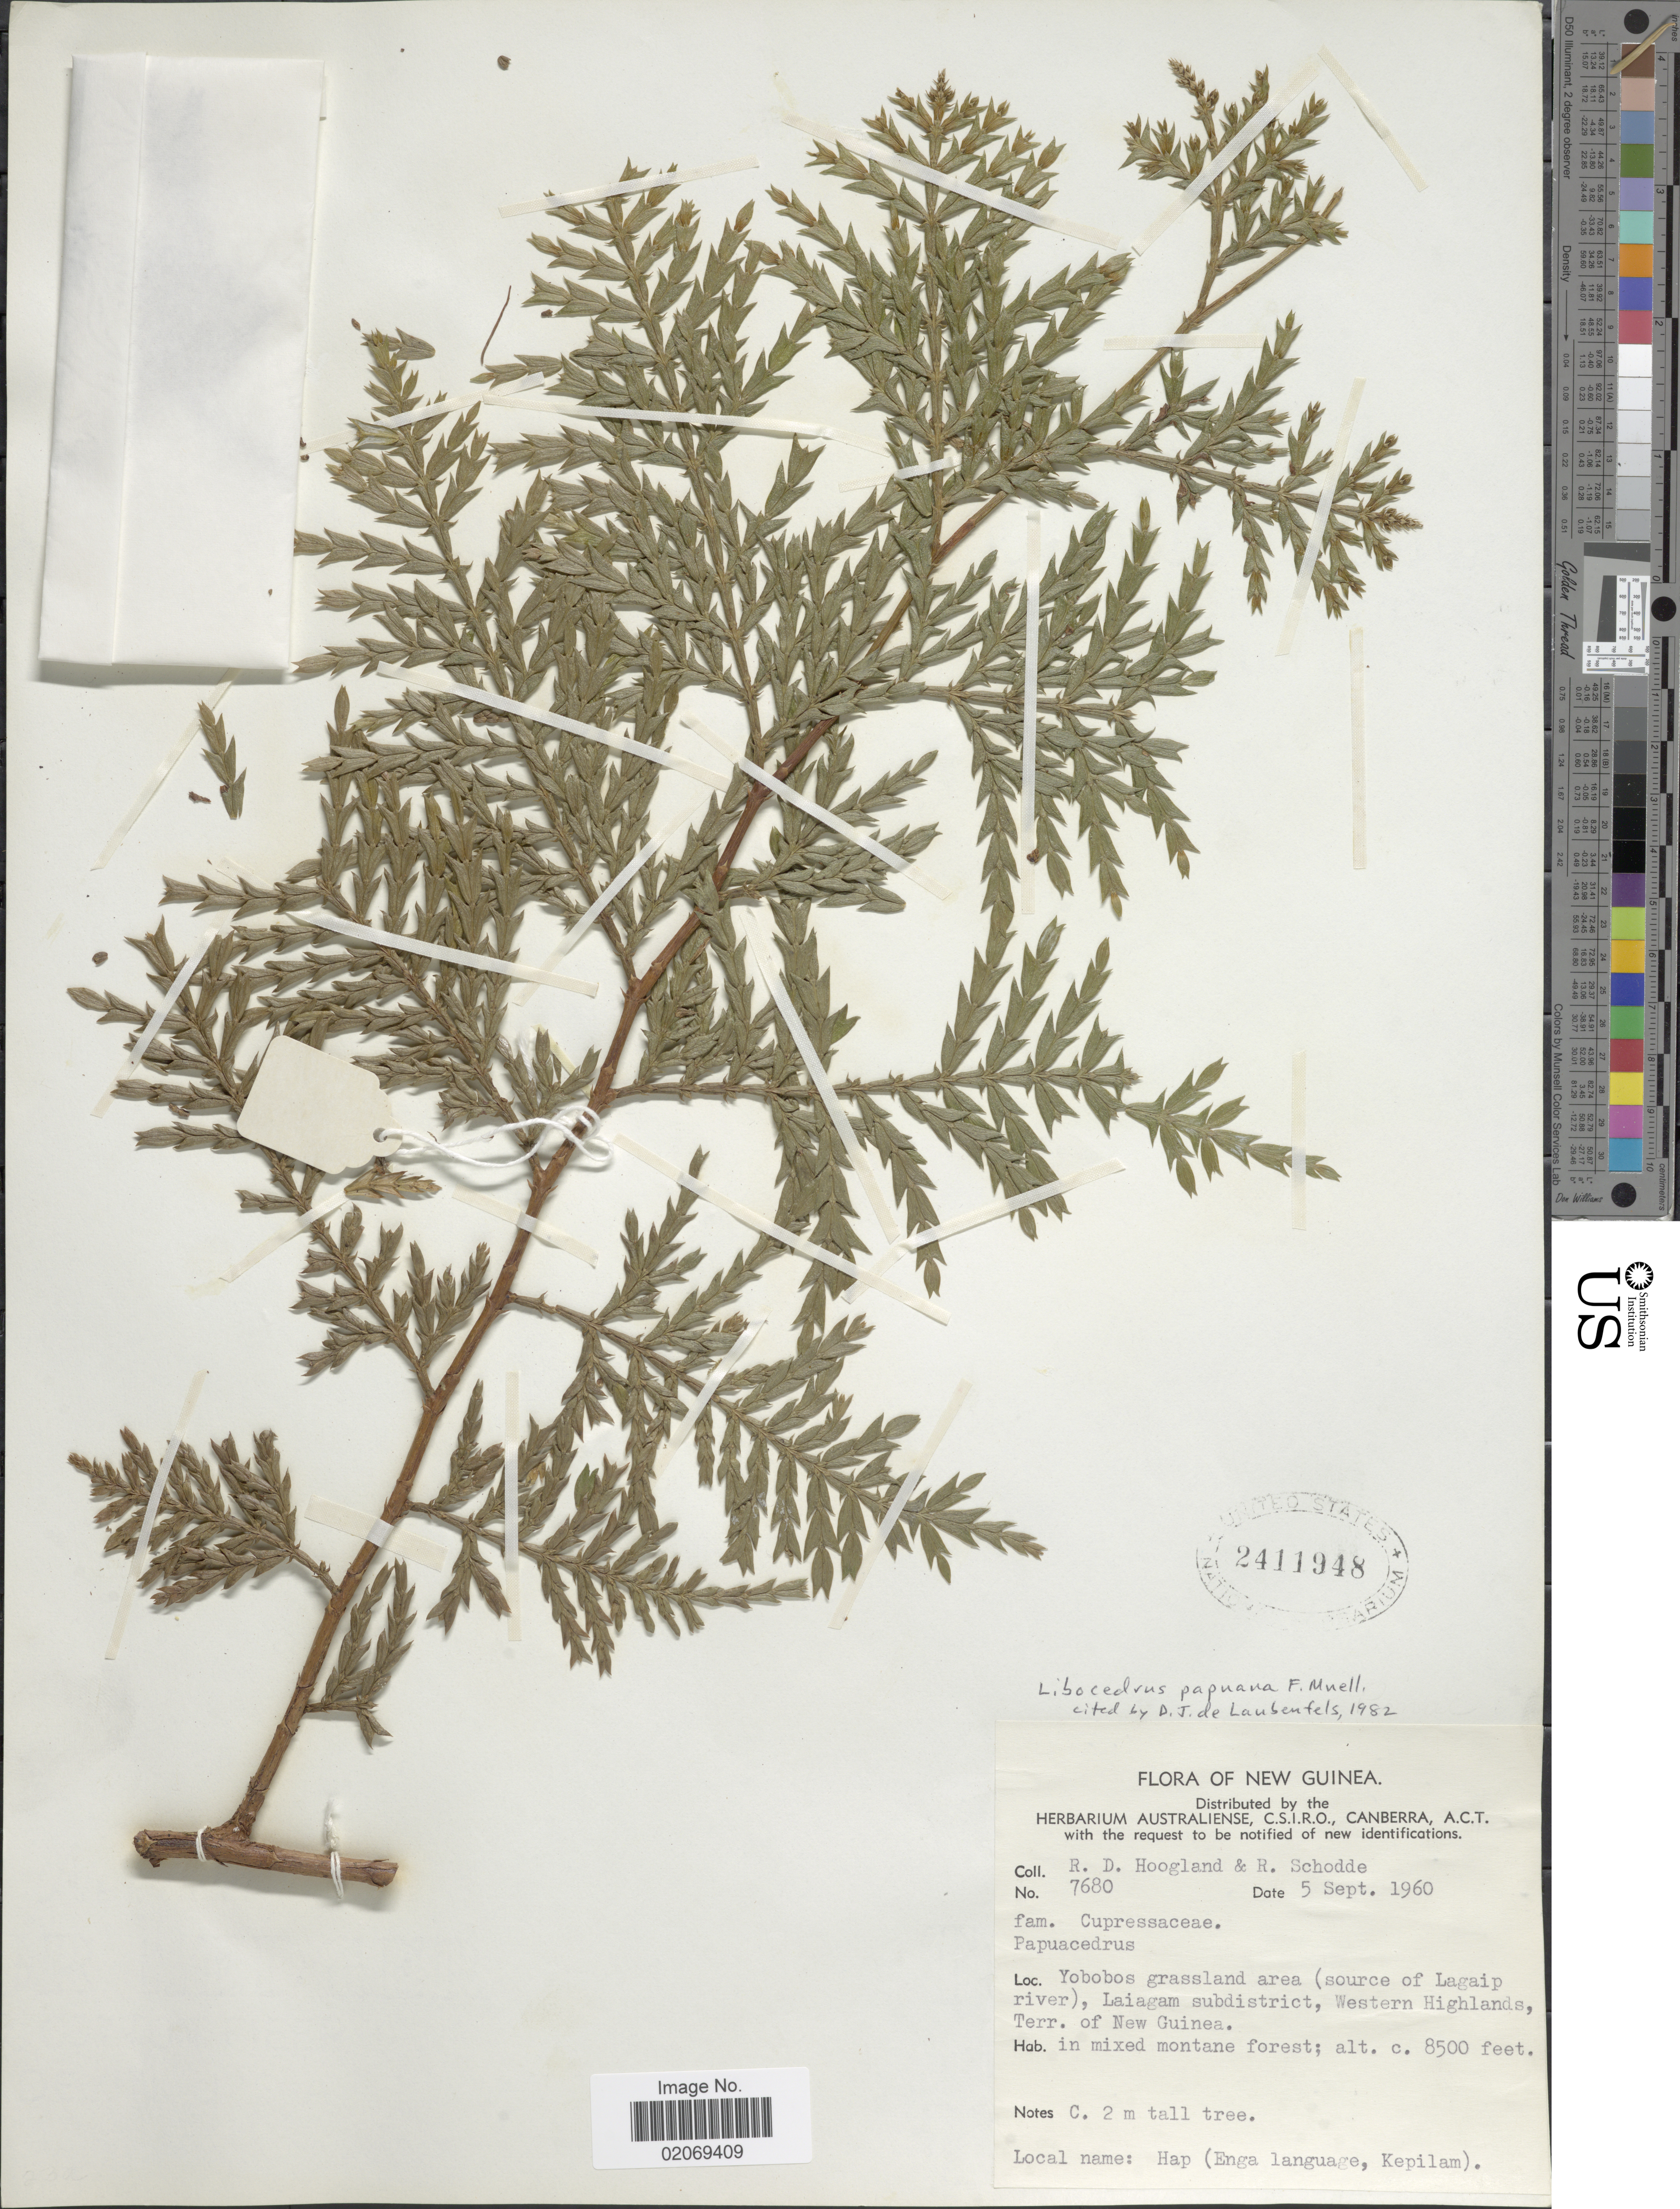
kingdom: Plantae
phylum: Tracheophyta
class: Pinopsida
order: Pinales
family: Cupressaceae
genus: Libocedrus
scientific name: Libocedrus papuana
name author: F. Muell.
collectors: R. D. Hoogland & R. Schodde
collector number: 7680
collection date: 1960-09-05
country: Papua New Guinea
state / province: Western Highlands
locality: New Guinea, Yobobos grassland area (source of Lagaip river), Laiagam subdistrict, Terr of New Guinea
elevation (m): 2591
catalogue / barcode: US 2411948